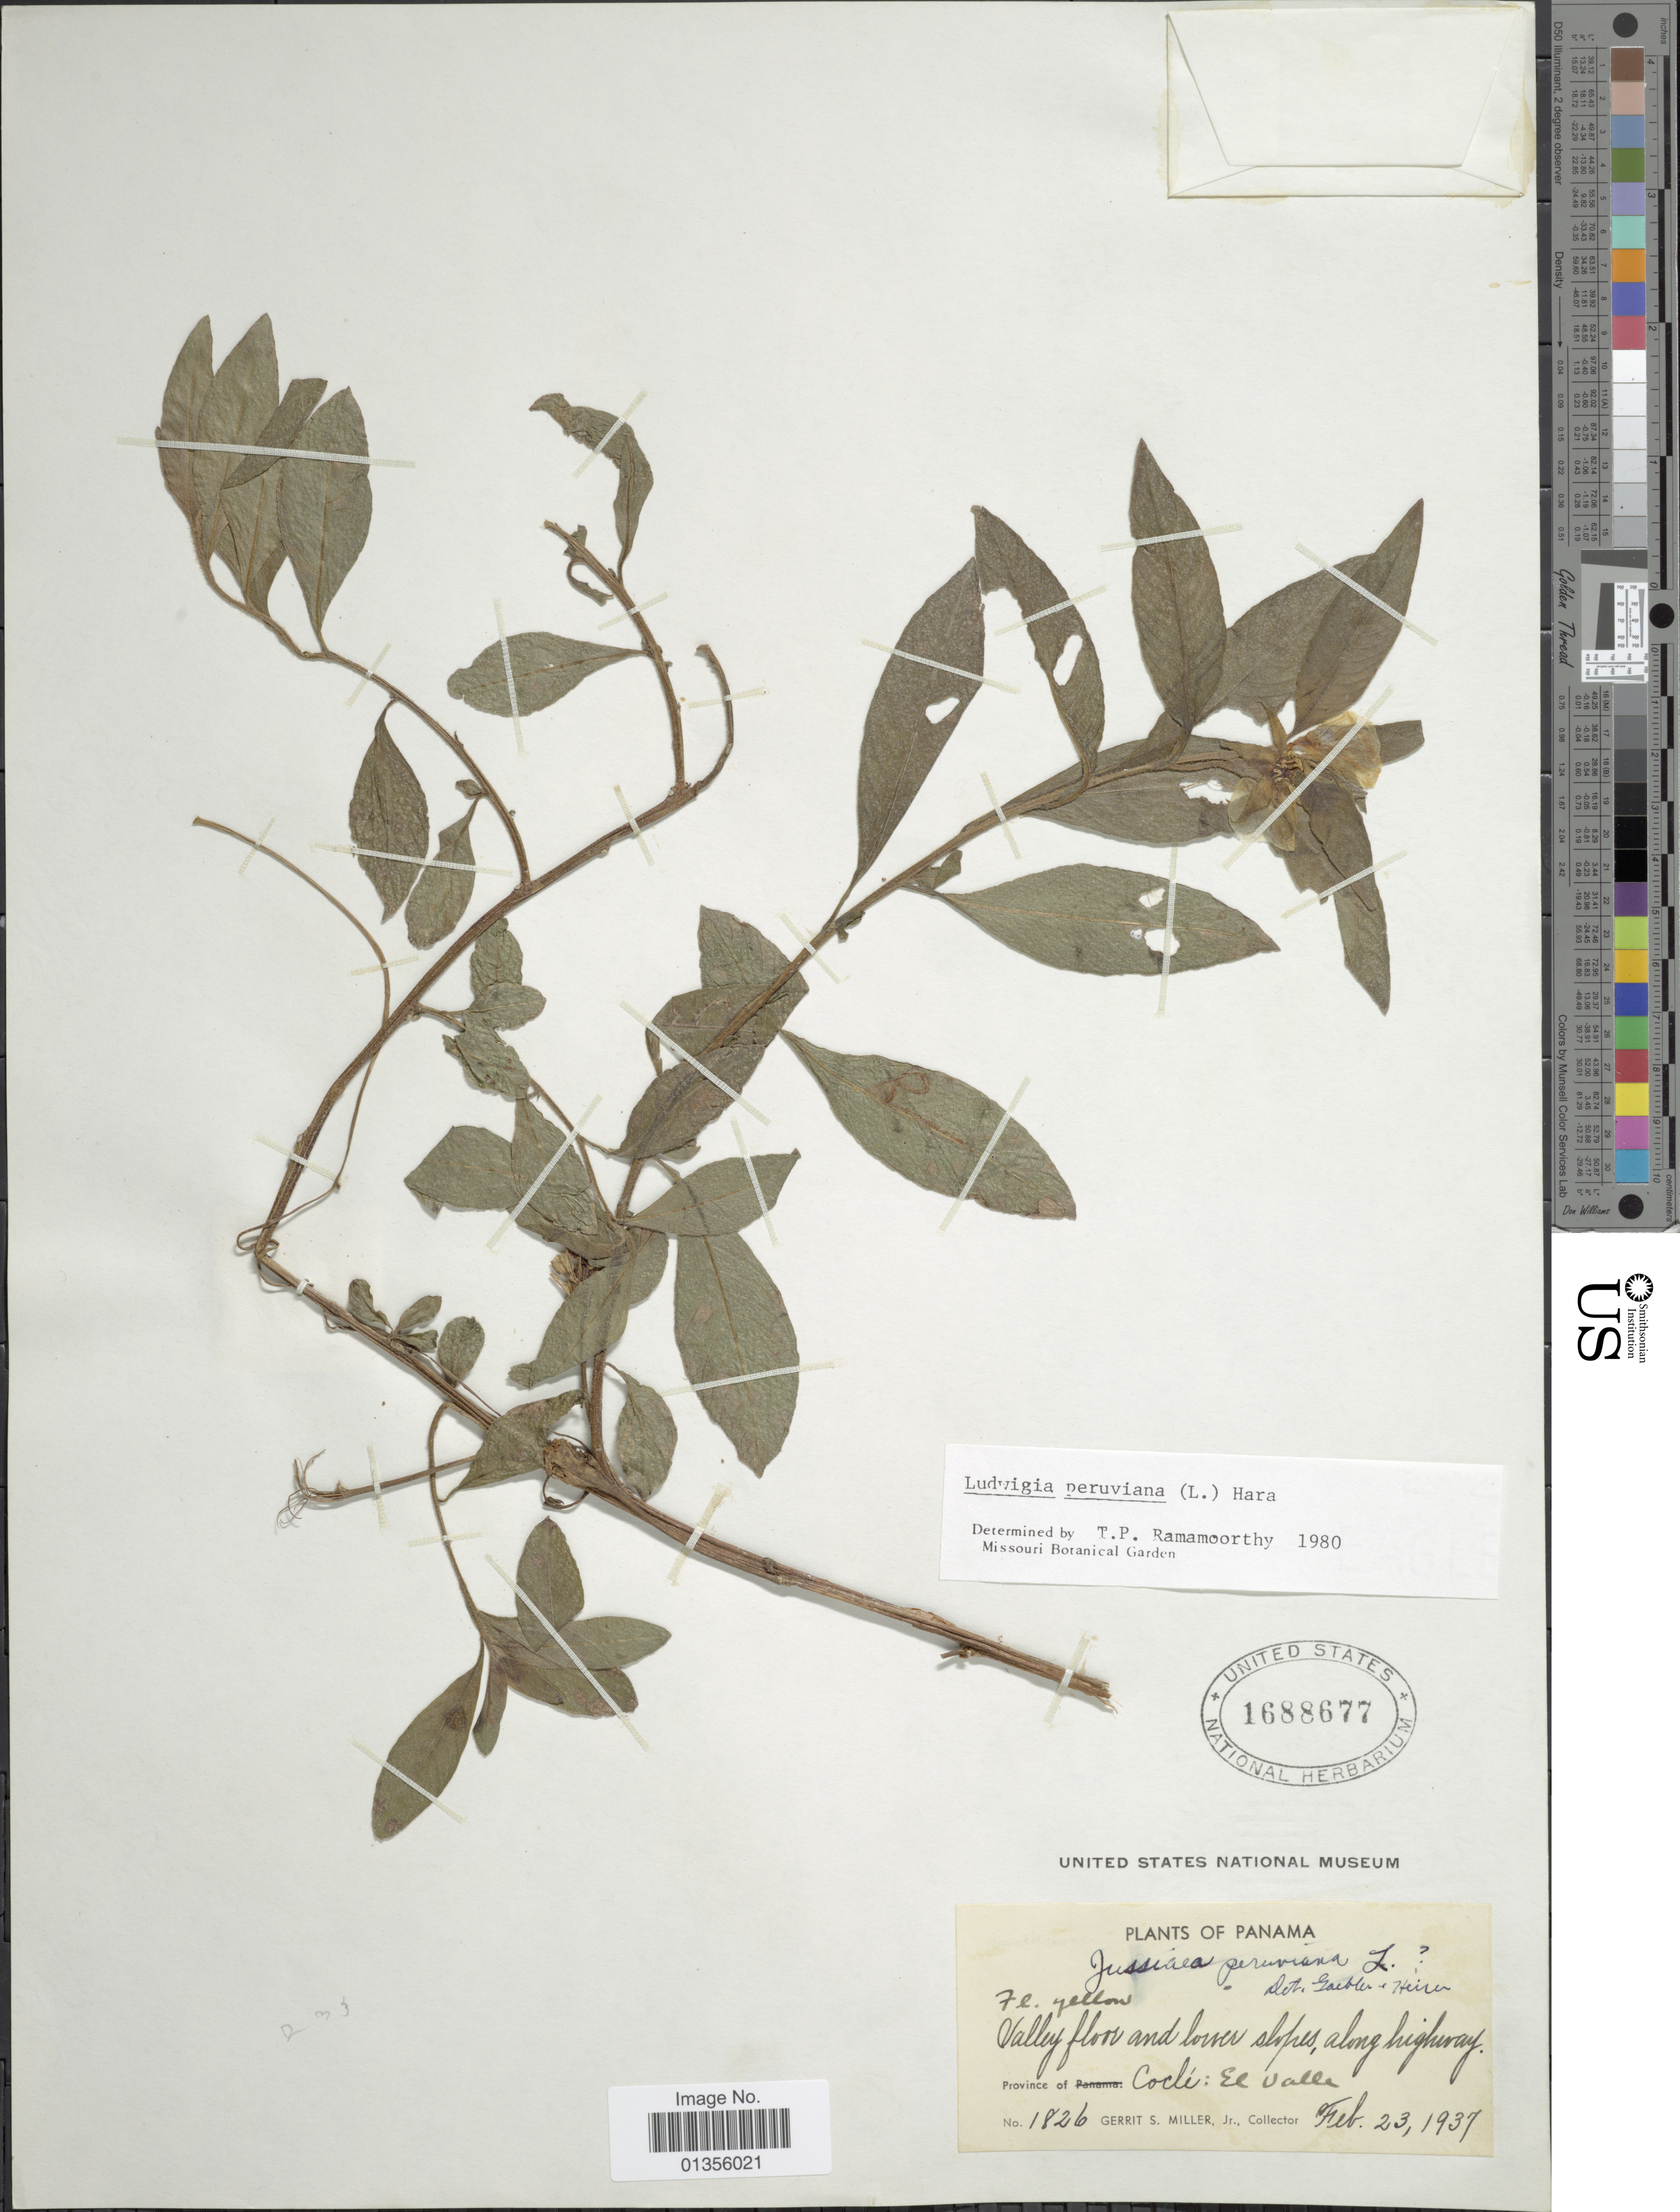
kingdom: Plantae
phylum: Tracheophyta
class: Magnoliopsida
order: Myrtales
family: Onagraceae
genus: Ludwigia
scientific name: Ludwigia peruviana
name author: (L.) H. Hara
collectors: G. S. Miller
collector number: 1826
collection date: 1937-02-23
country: Panama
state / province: Coclé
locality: El Valle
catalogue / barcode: US 1688677